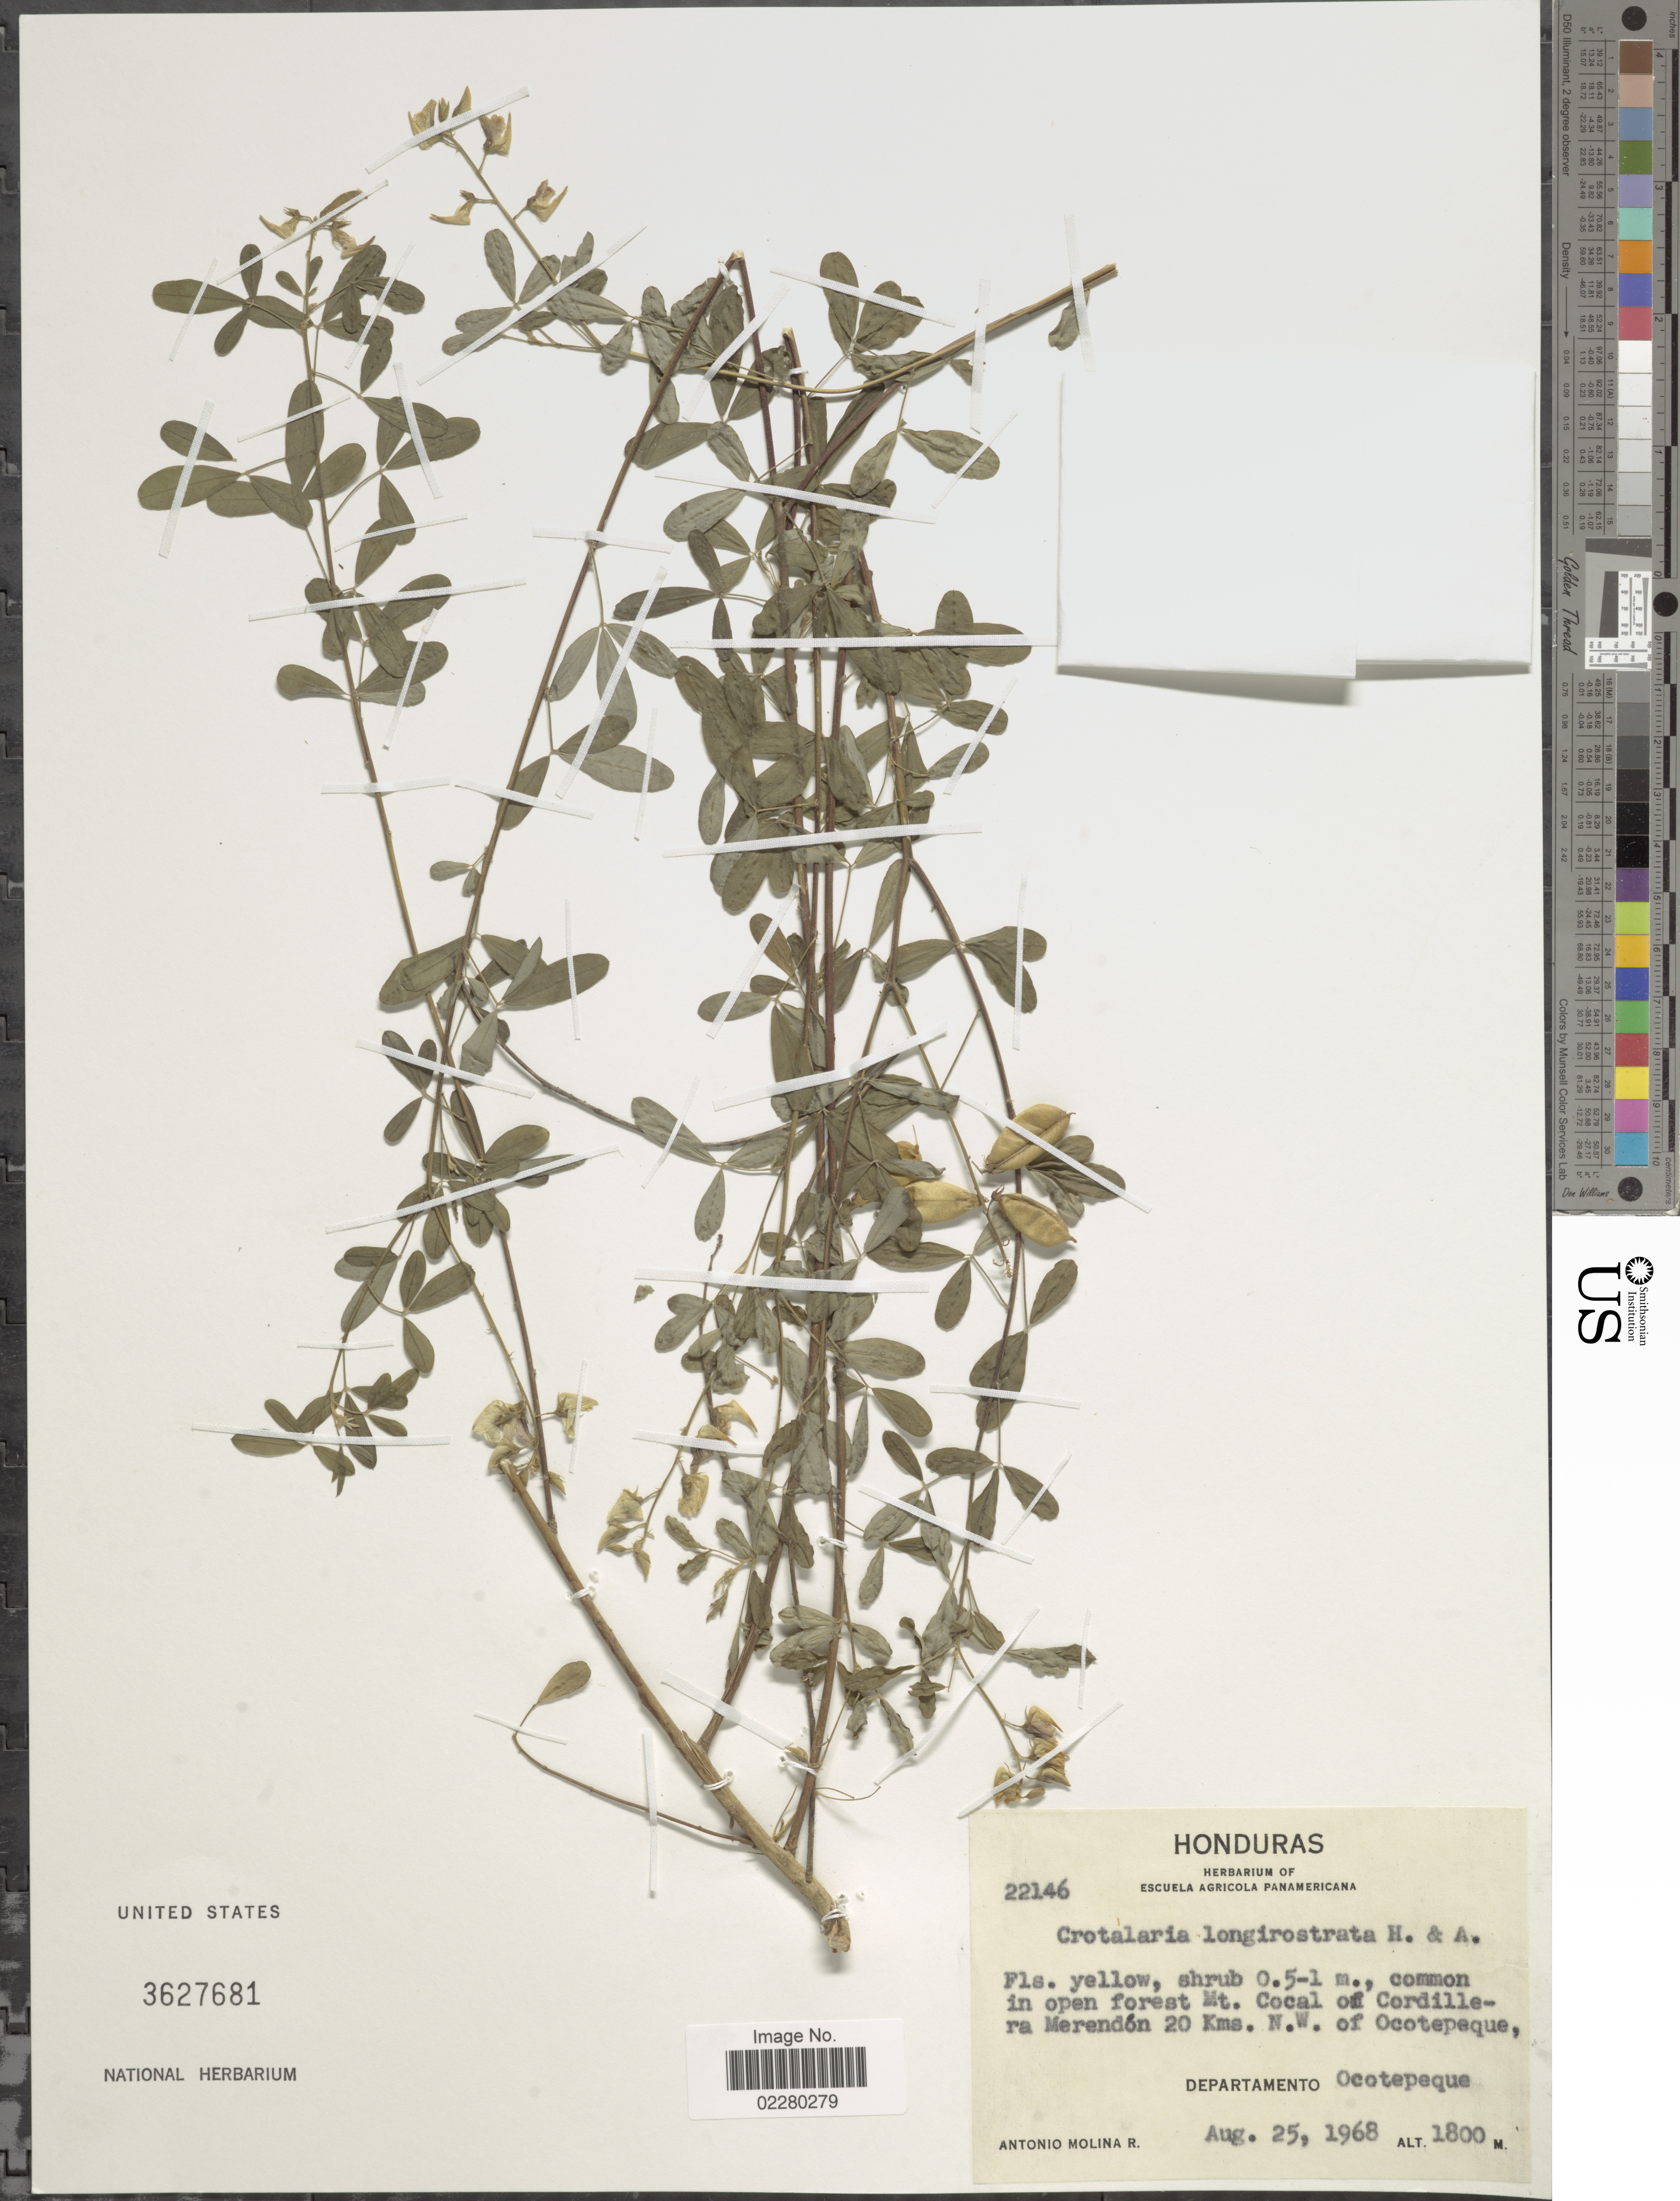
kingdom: Plantae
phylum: Tracheophyta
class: Magnoliopsida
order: Fabales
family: Fabaceae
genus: Crotalaria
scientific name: Crotalaria longirostrata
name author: Hook. & Arn.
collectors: A. Molina R.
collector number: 22146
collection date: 1968-08-25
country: Honduras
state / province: Ocotepeque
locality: Common in open forest Mt. Cocal of Cordillera Merendón 20 Kms. N.W. of Ocotepeque, Departamento Ocotepeque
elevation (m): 1800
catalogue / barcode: US 3627681